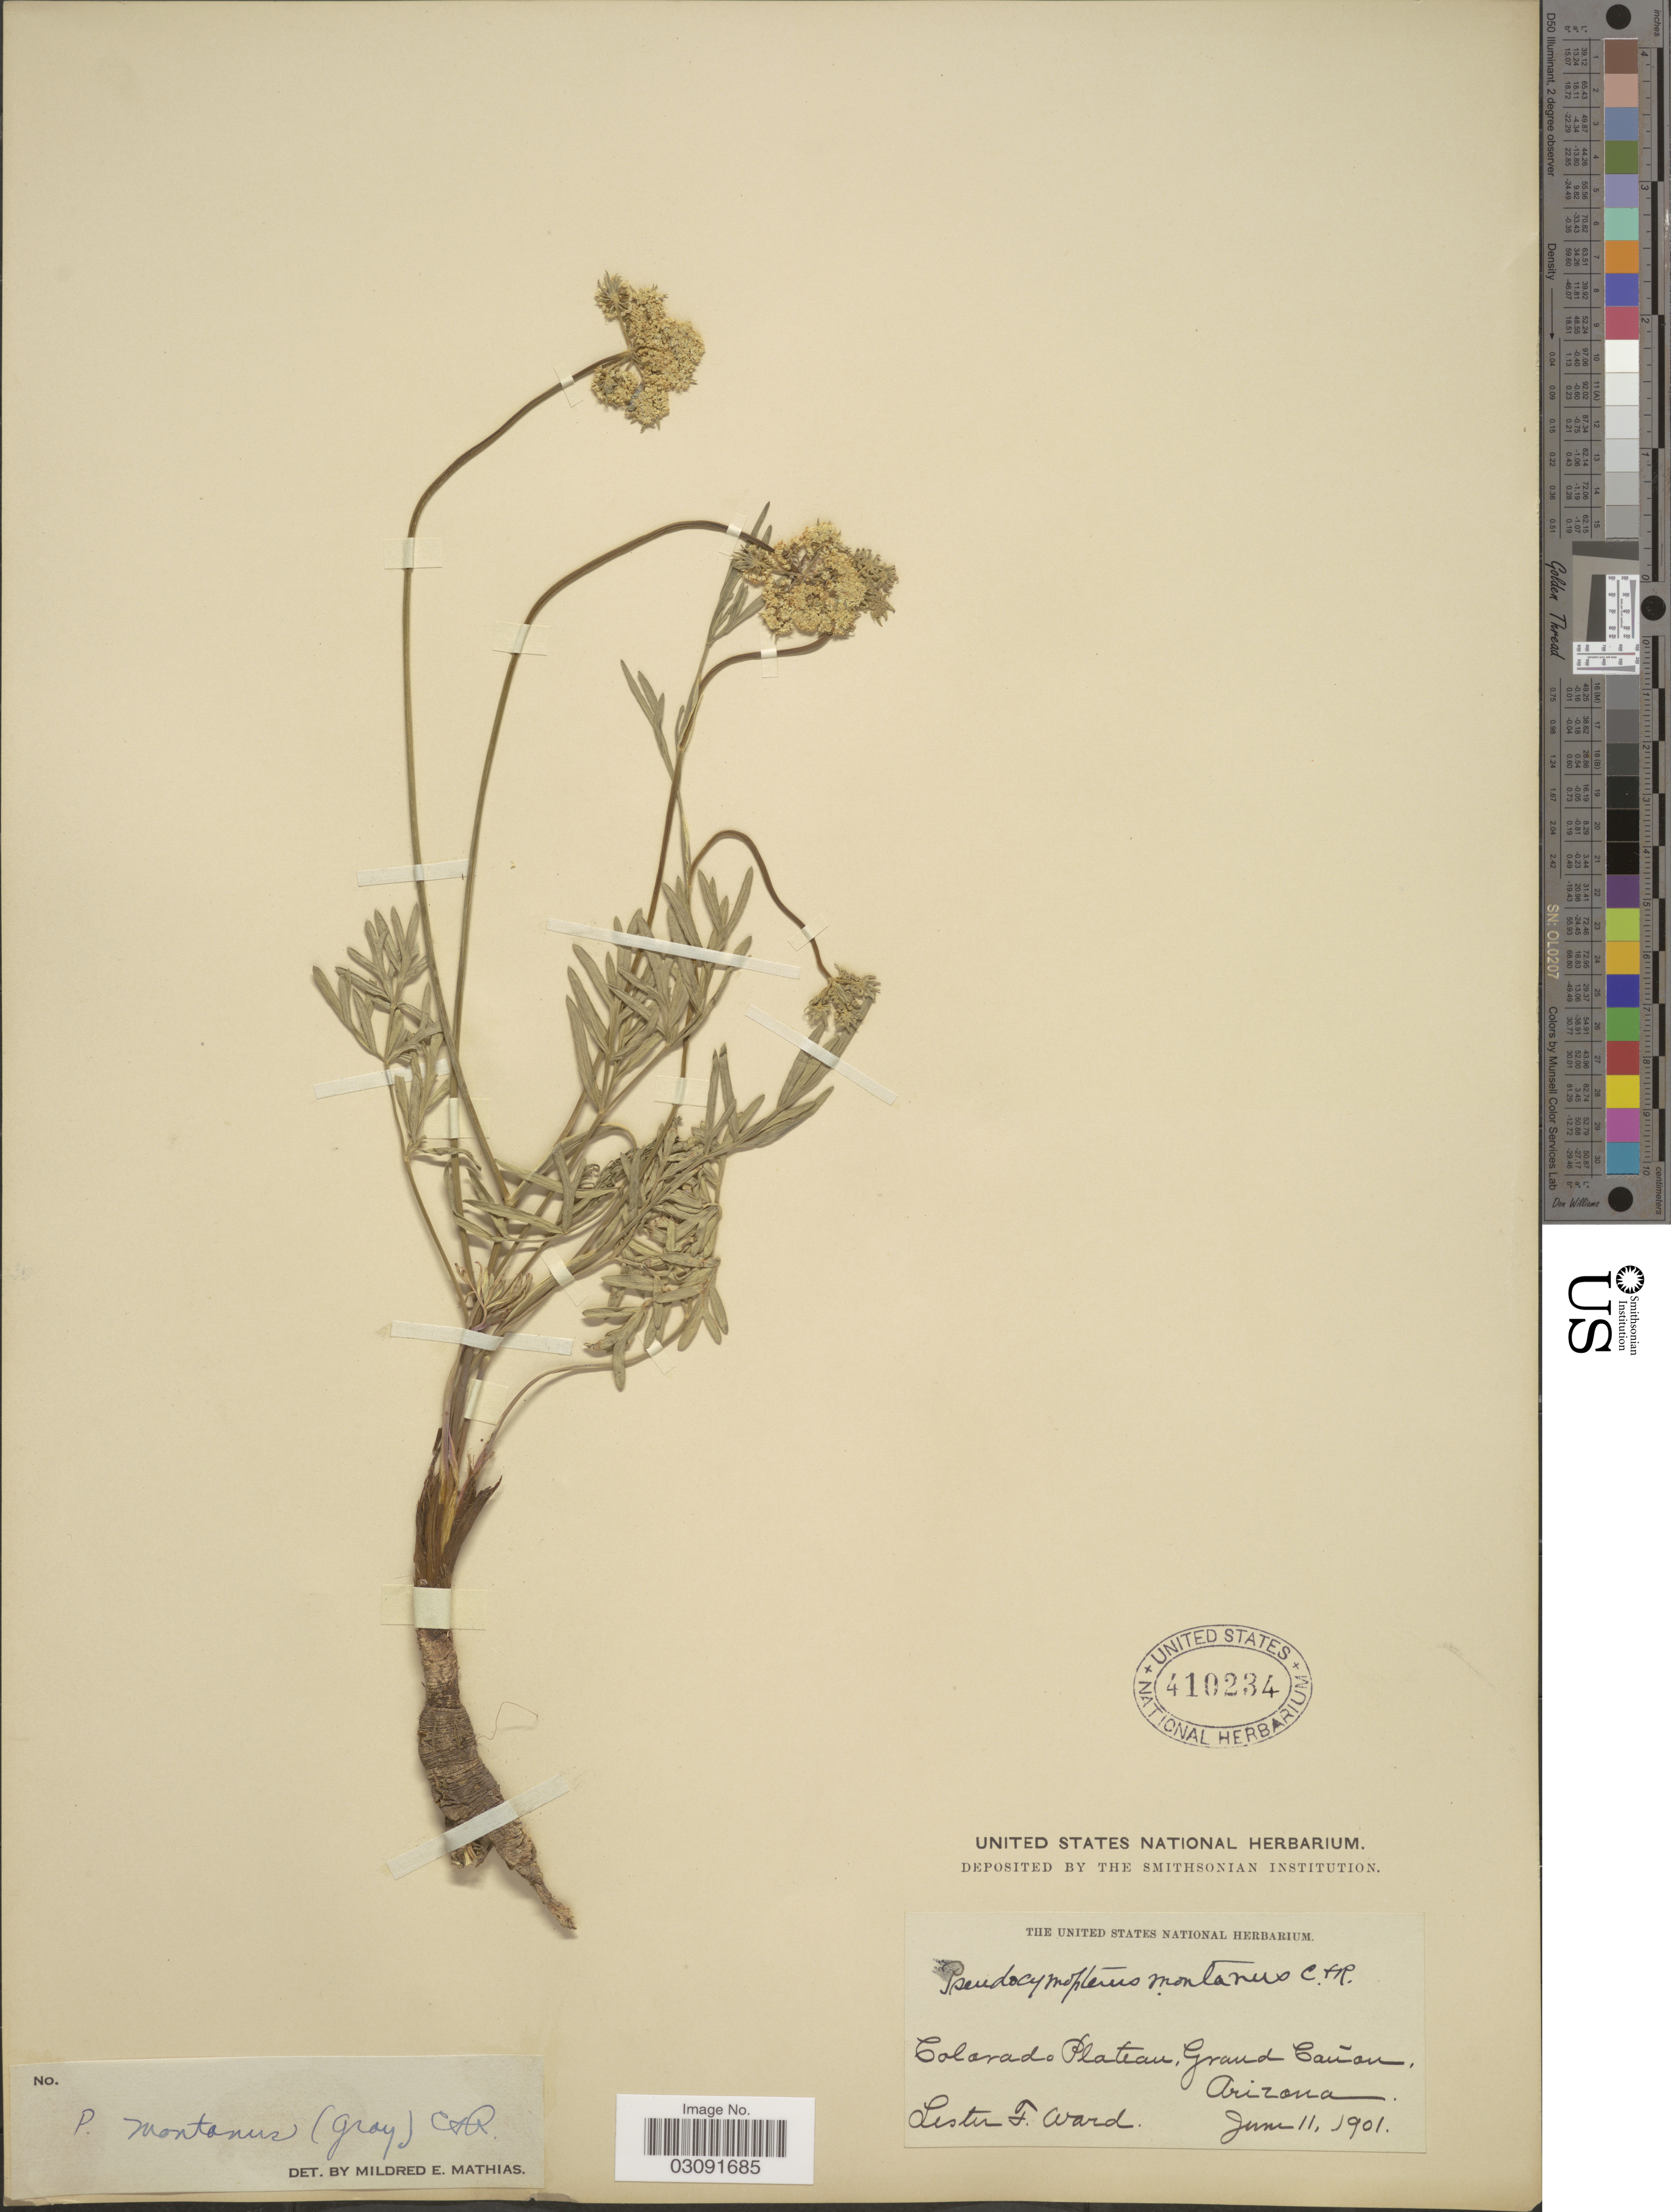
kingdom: Plantae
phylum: Tracheophyta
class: Magnoliopsida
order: Apiales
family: Apiaceae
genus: Pseudocymopterus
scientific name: Pseudocymopterus montanus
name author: (A. Gray) J.M. Coult. & Rose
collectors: L. F. Ward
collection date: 1901-06-11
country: United States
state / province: Arizona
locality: Colorado Plateau, Grand Cañon.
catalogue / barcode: US 410234